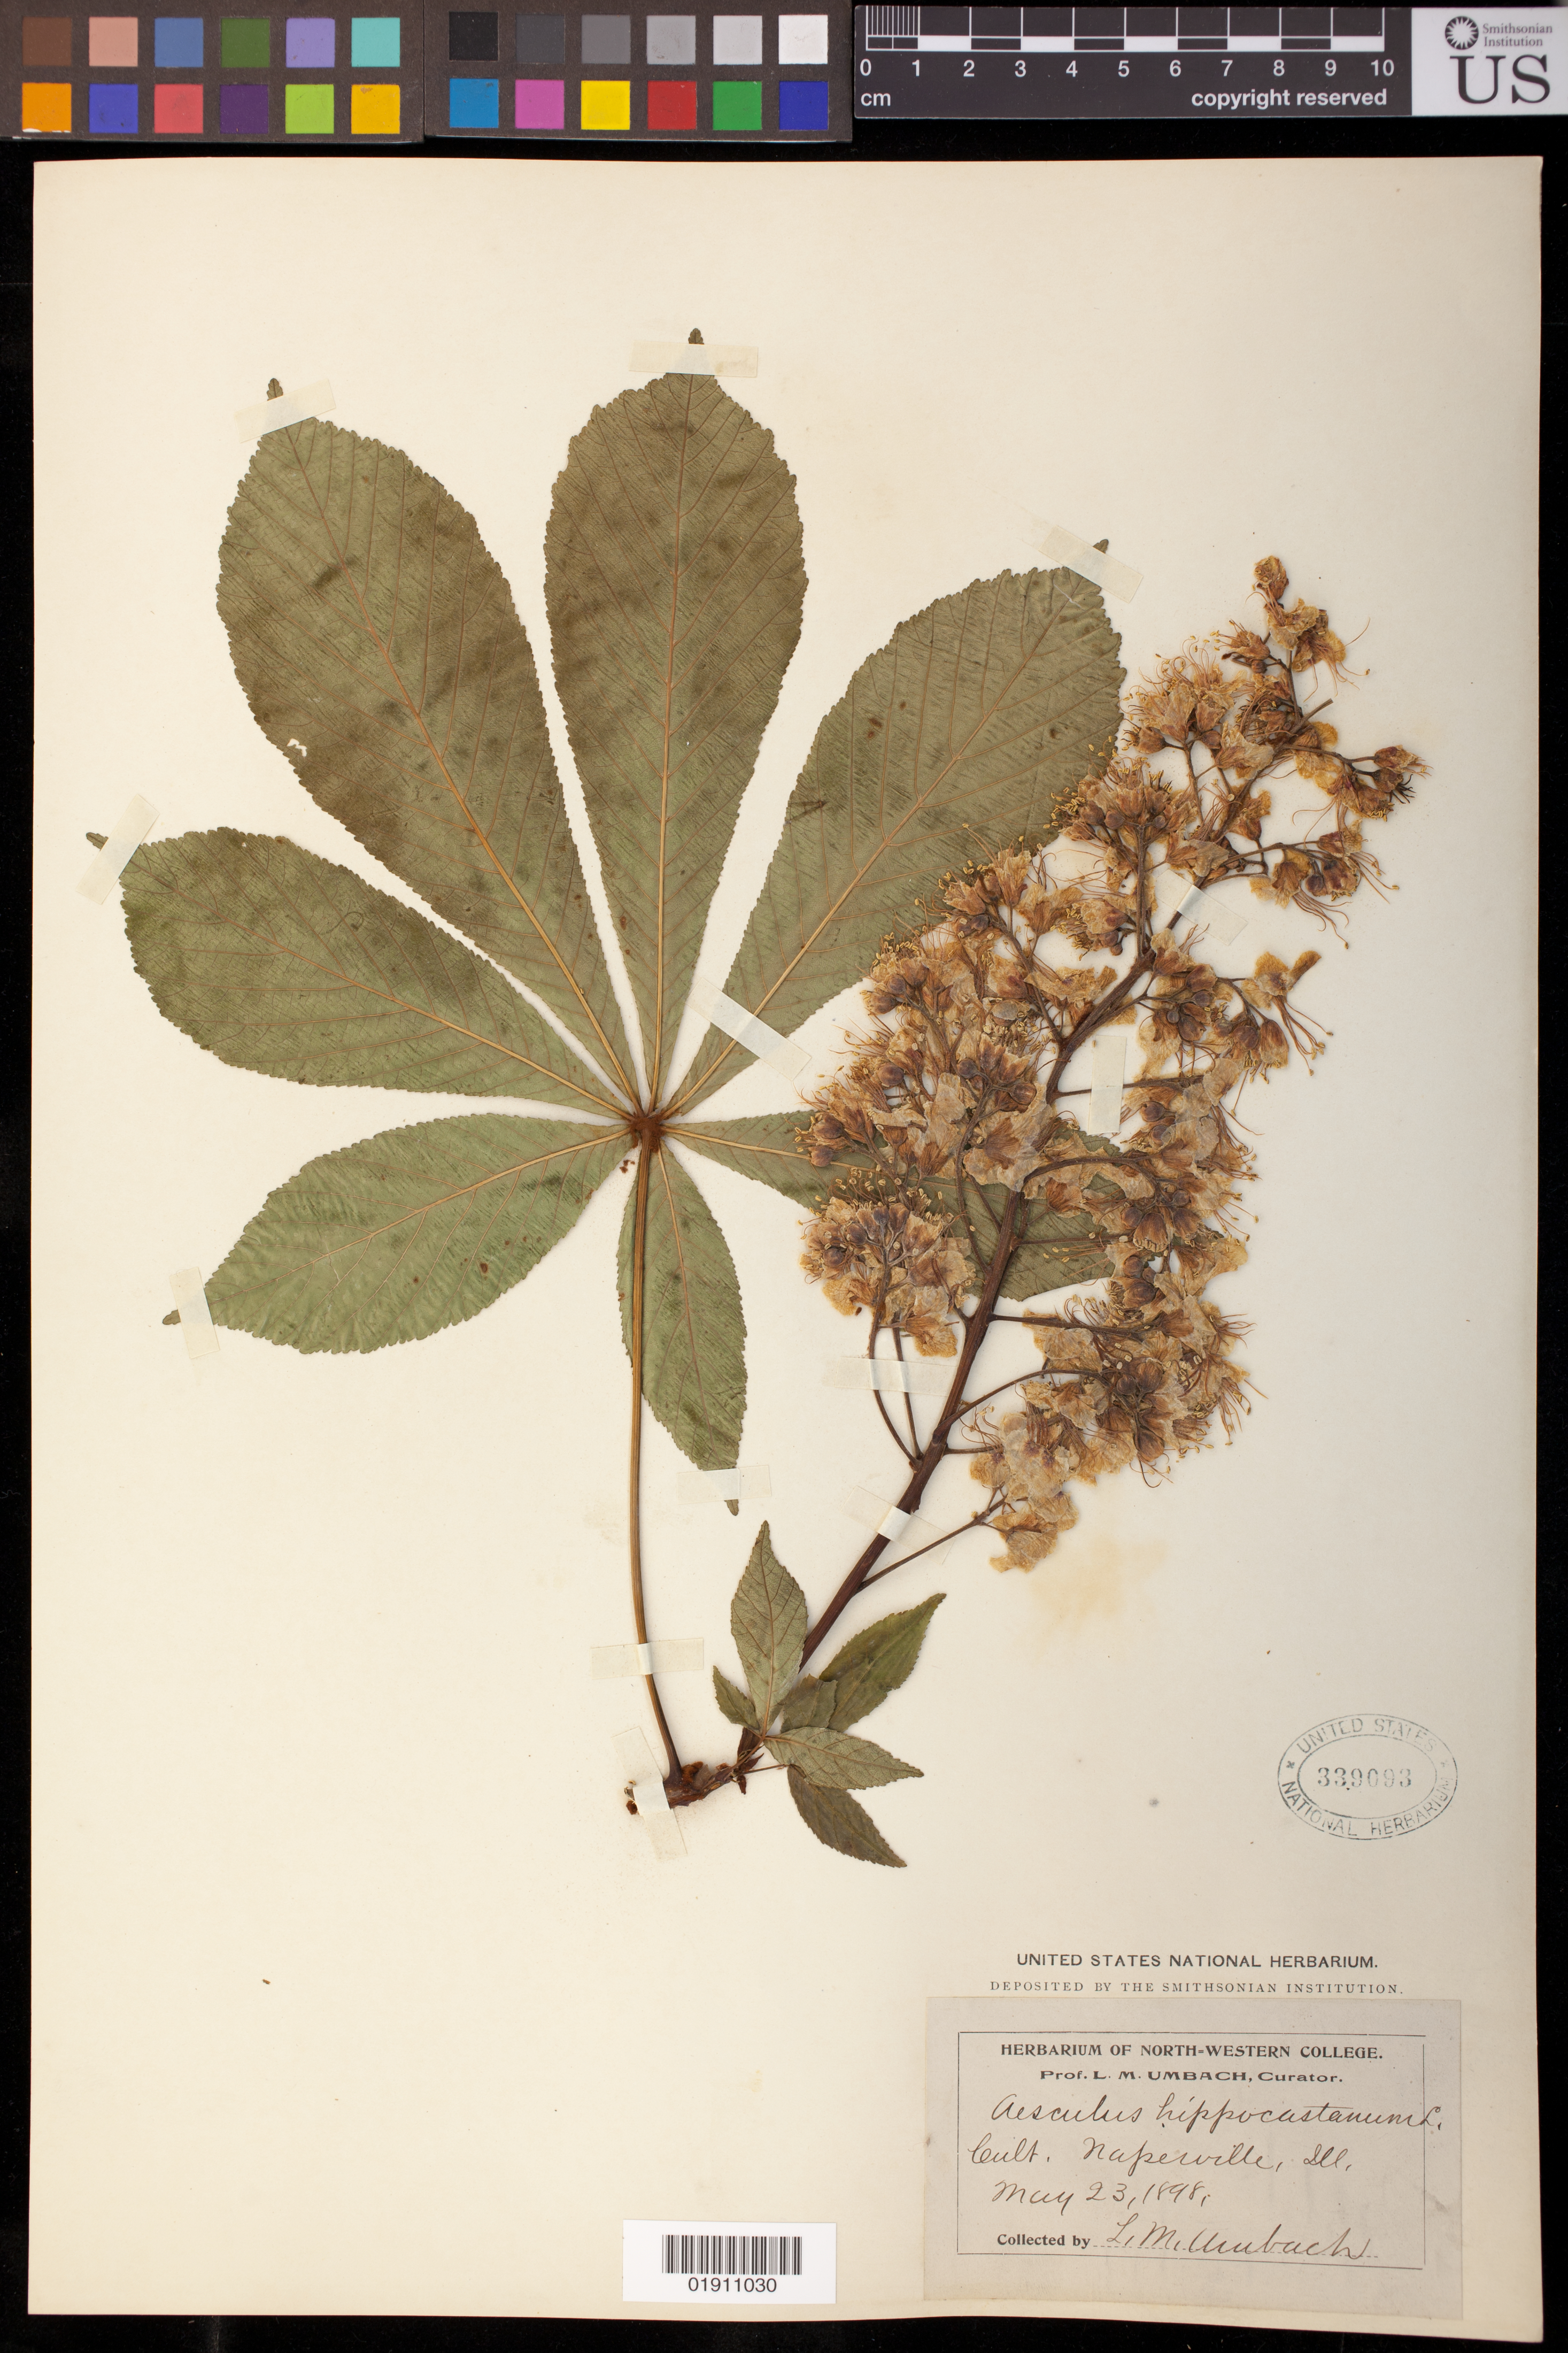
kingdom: Plantae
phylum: Tracheophyta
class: Magnoliopsida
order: Sapindales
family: Sapindaceae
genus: Aesculus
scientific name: Aesculus hippocastanum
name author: L.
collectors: L. M. Umbach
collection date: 1898-05-23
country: United States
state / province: Illinois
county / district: DuPage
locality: Naperville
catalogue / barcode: US 339093